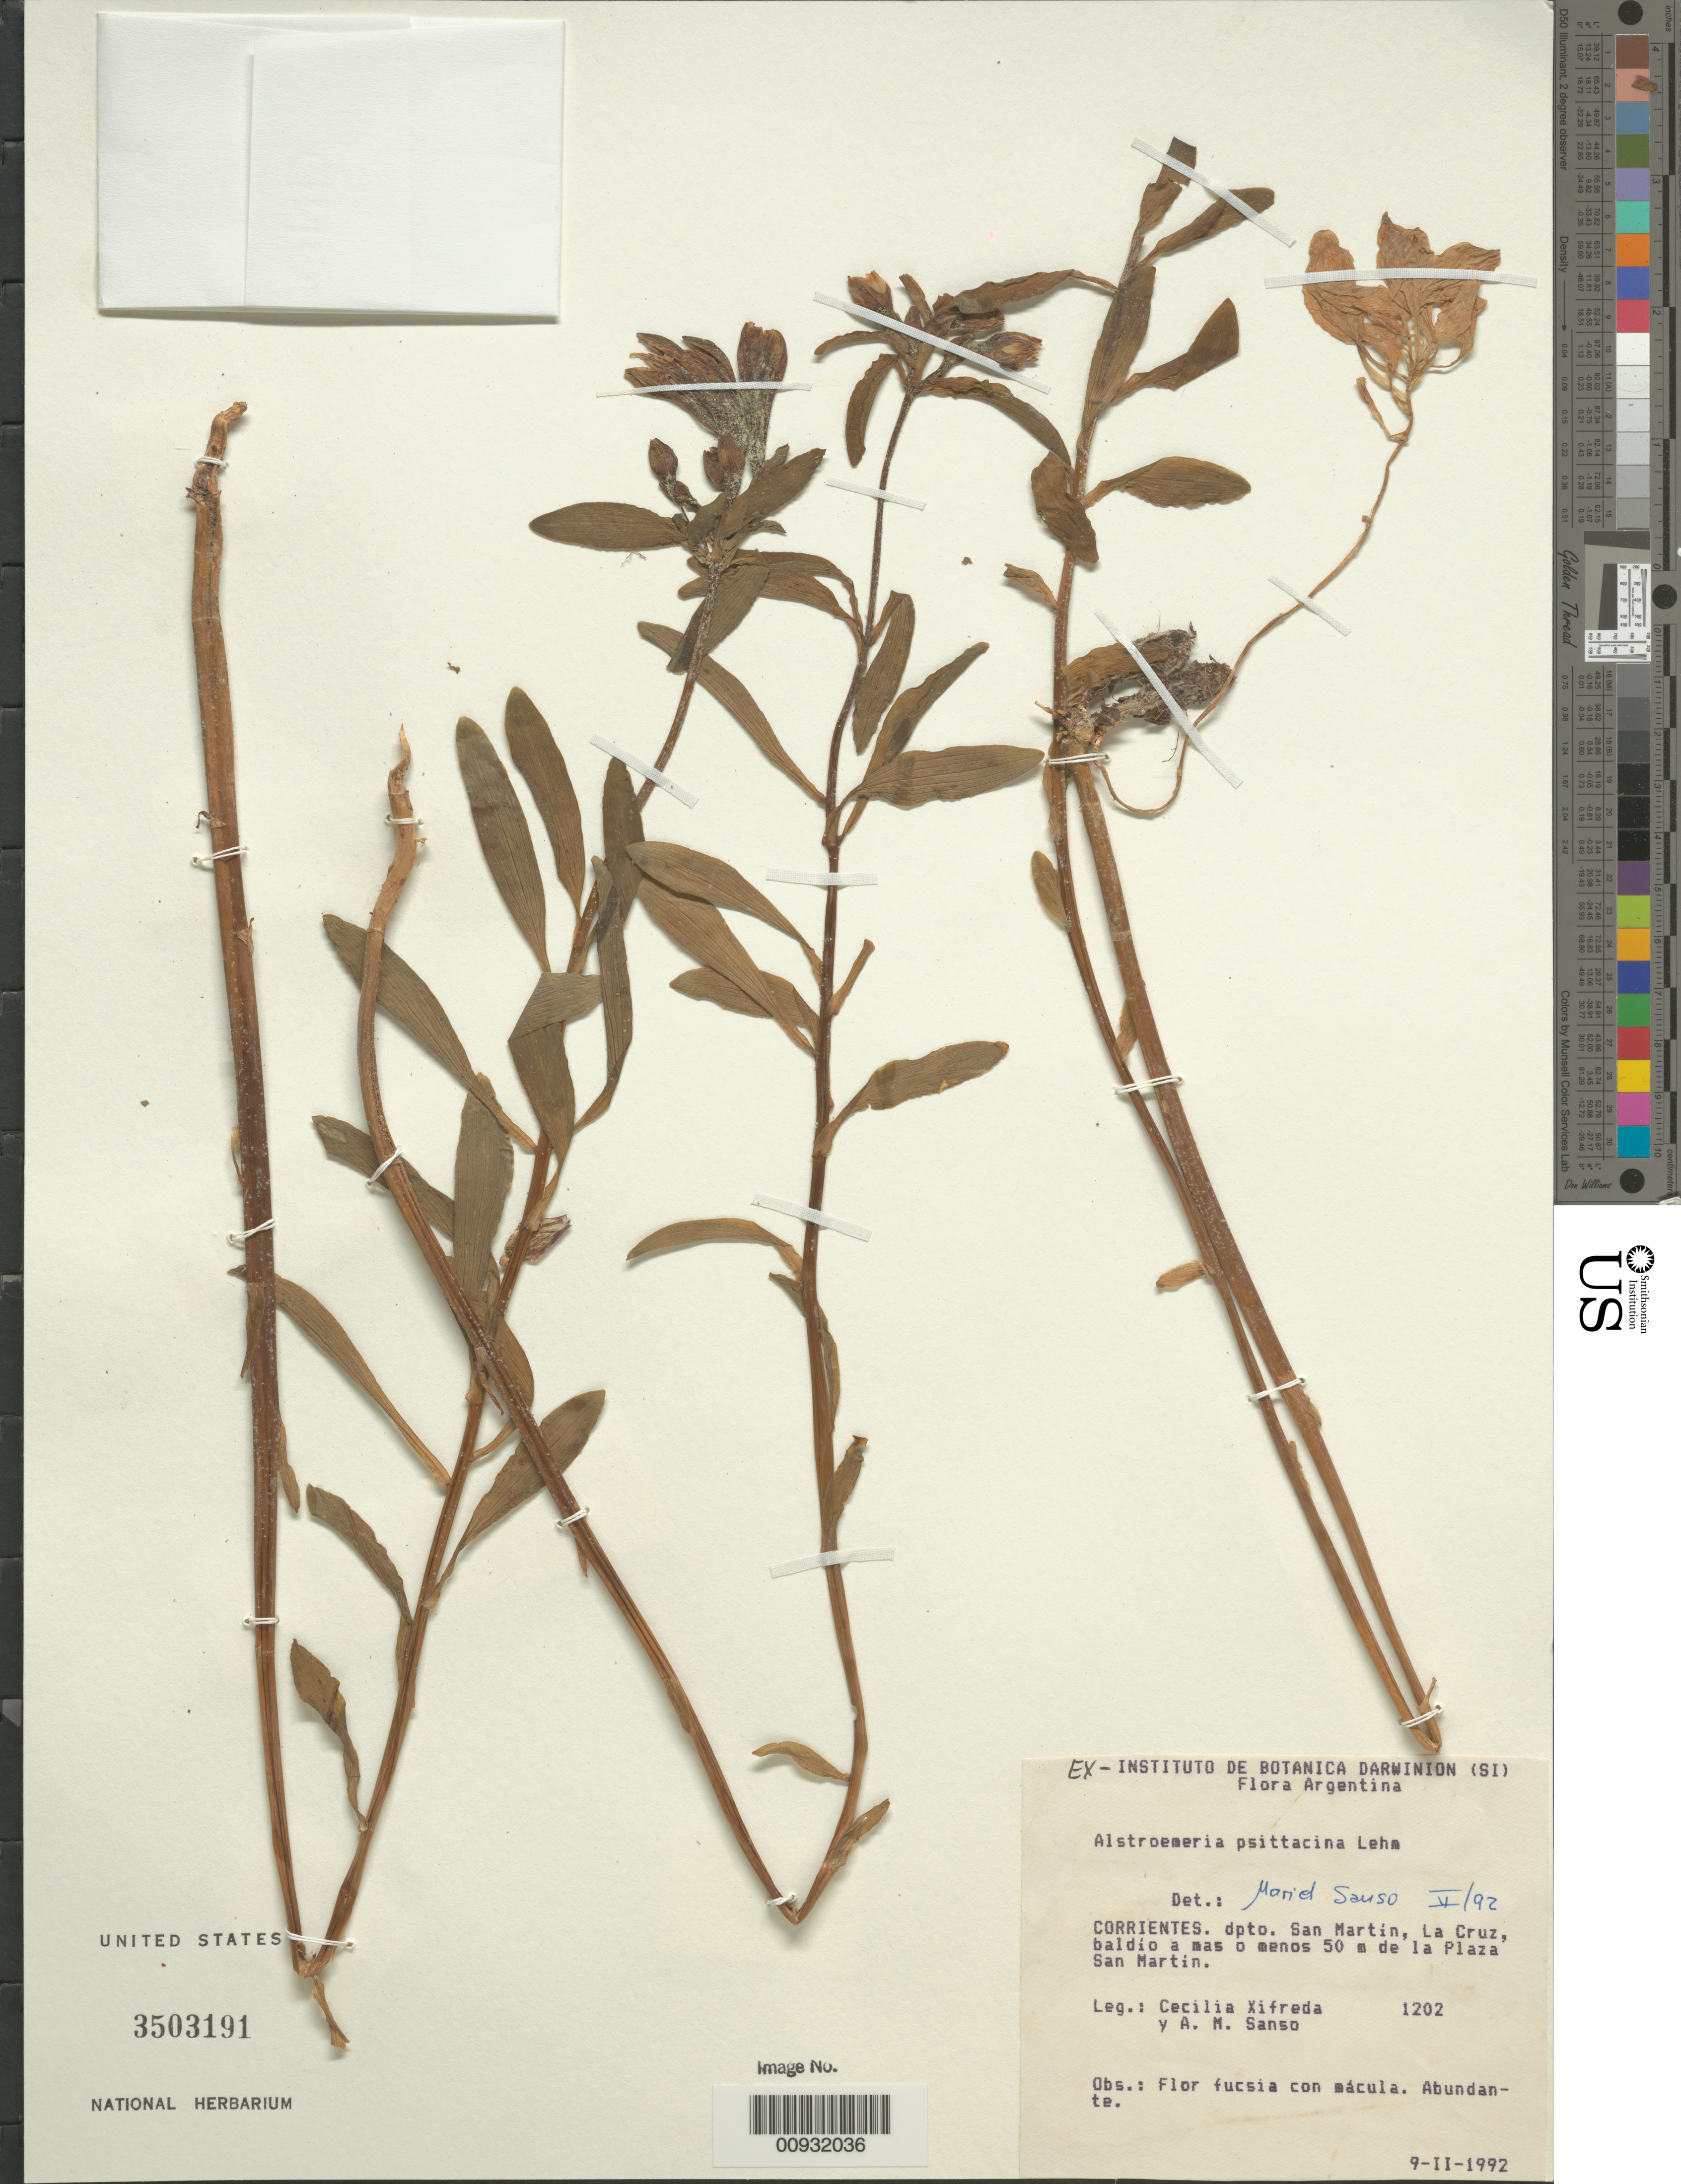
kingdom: Plantae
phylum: Tracheophyta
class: Liliopsida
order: Liliales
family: Alstroemeriaceae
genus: Alstroemeria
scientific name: Alstroemeria psittacina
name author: Lehm.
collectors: C. Xifreda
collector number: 1202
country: Argentina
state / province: Corrientes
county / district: San Martín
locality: La Cruz, La Plaza San Martin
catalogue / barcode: US 3503191